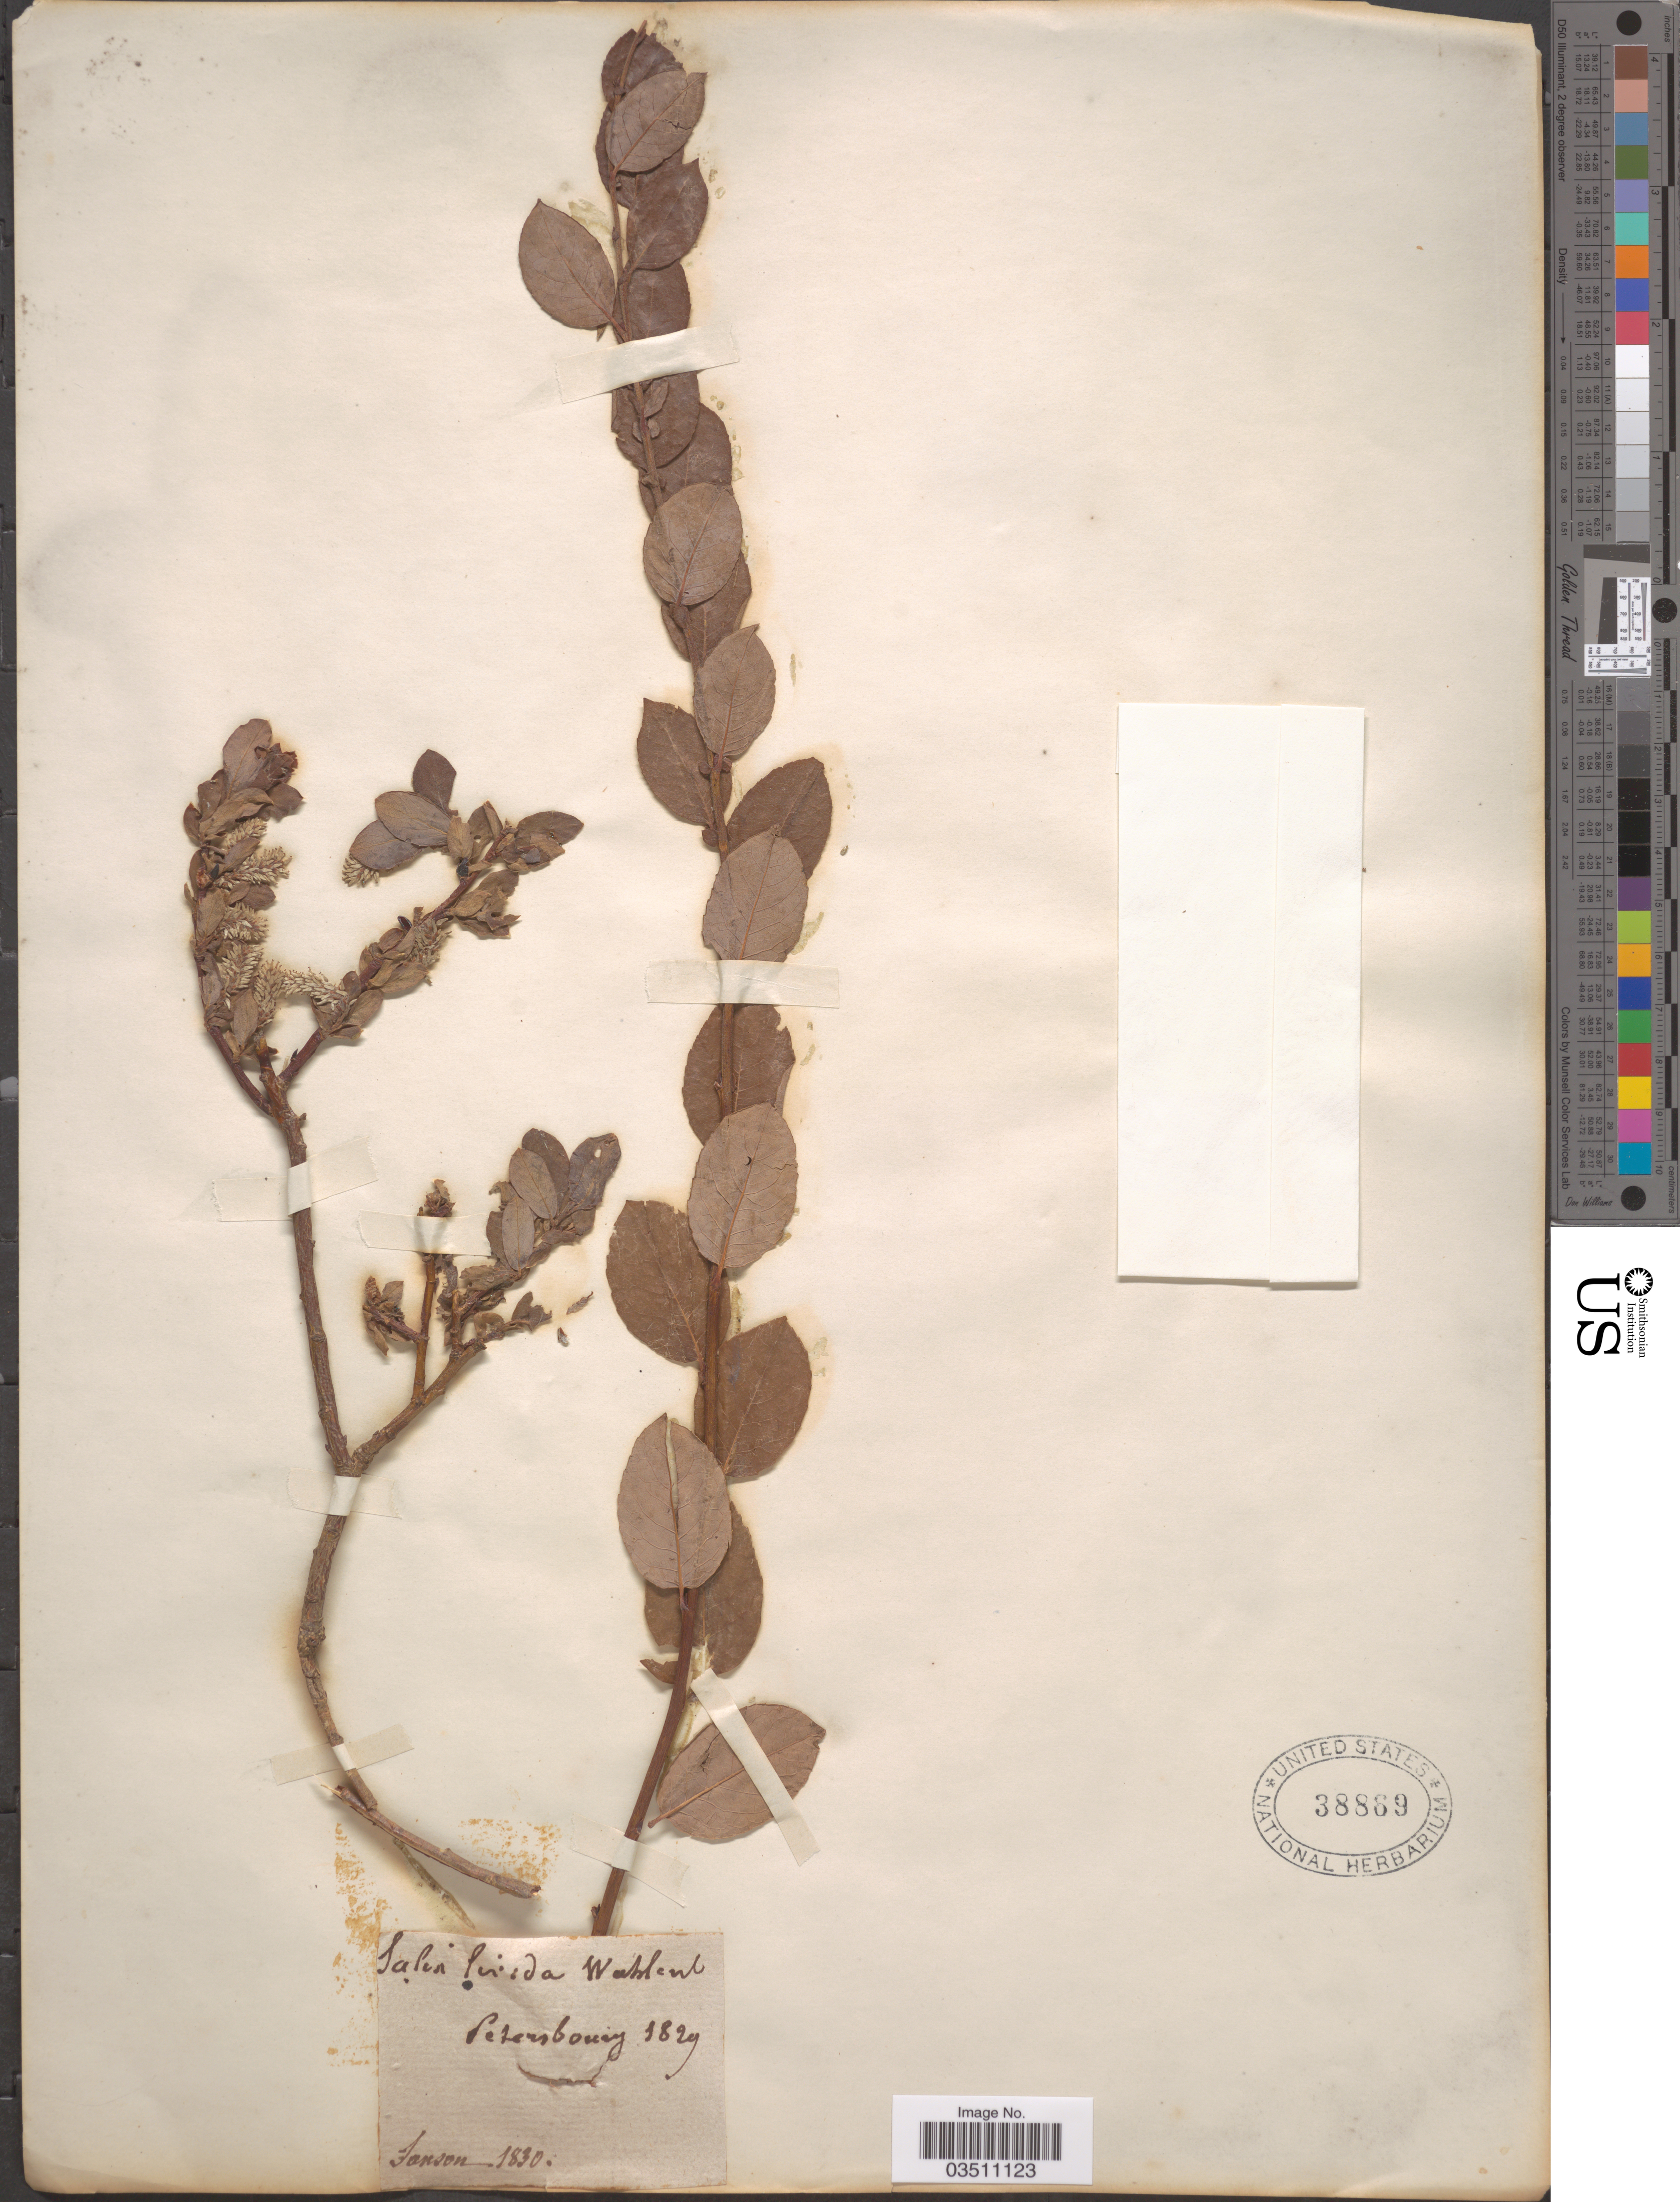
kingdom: Plantae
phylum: Tracheophyta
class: Magnoliopsida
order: Malpighiales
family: Salicaceae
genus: Salix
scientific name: Salix starkeana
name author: Willd.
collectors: Sanson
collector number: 1830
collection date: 1829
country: Russian Federation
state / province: St. Petersburg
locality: Petersbourg.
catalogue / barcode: US 38869